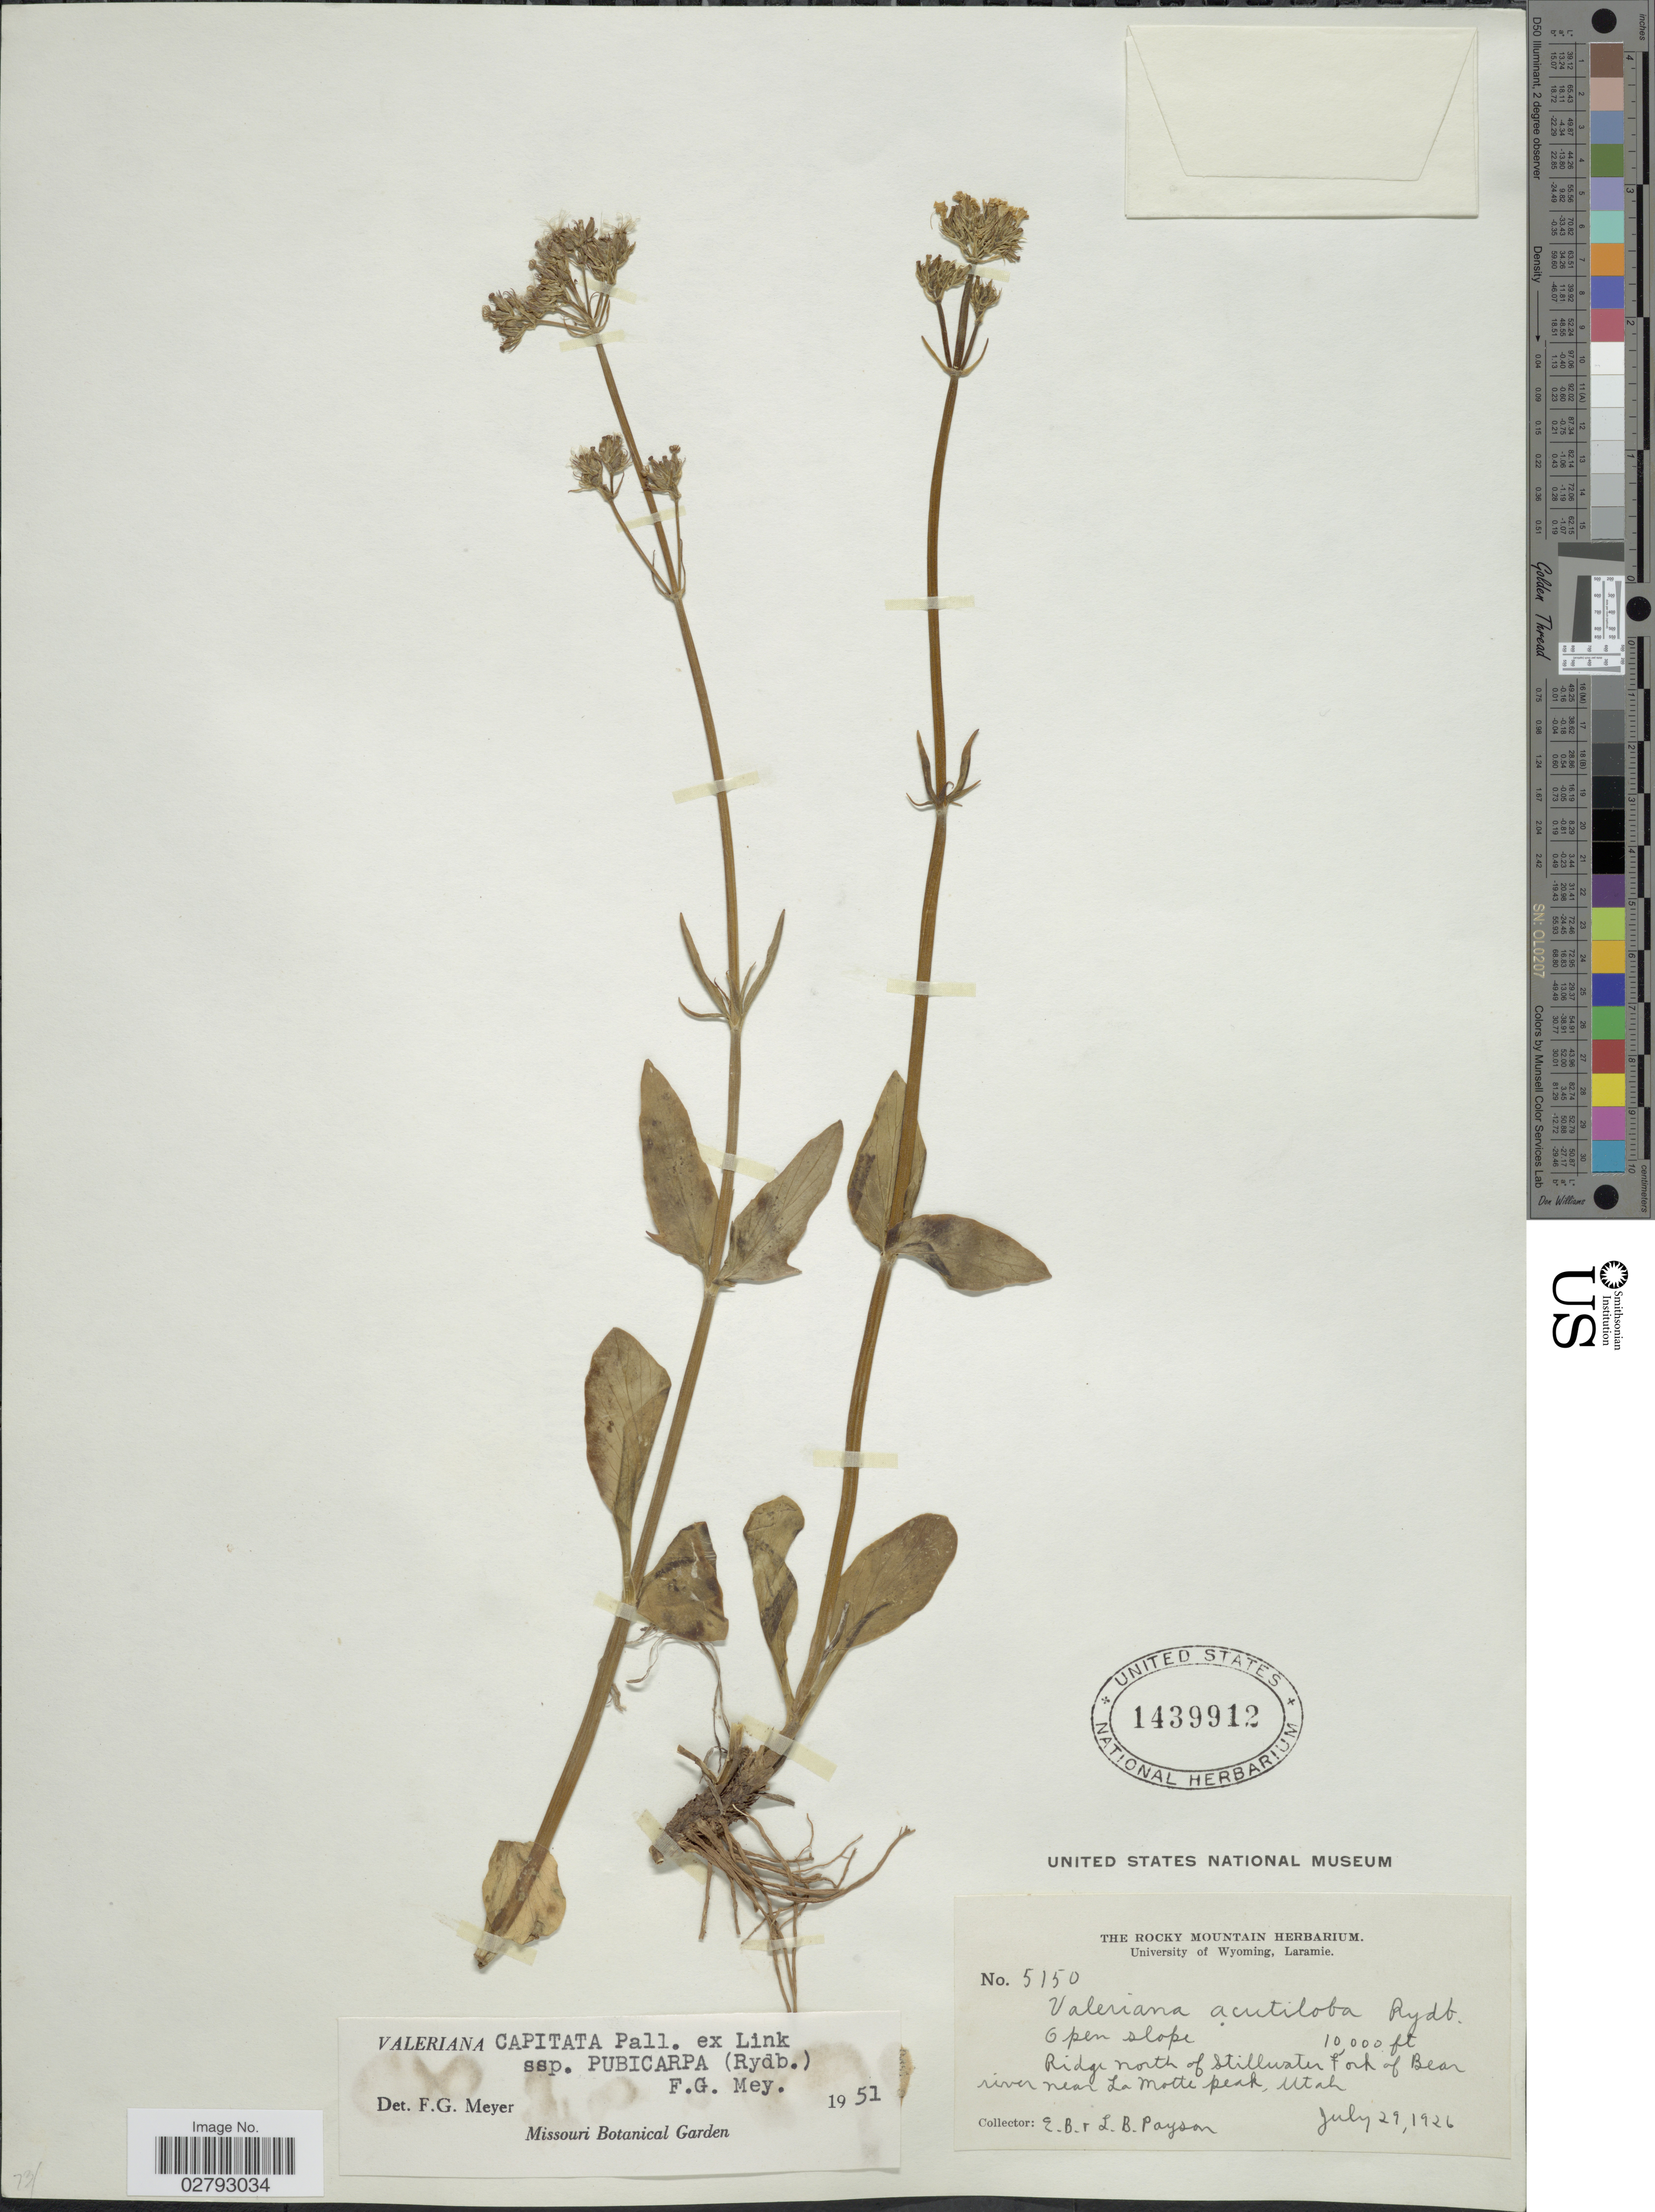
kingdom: Plantae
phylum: Tracheophyta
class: Magnoliopsida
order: Dipsacales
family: Caprifoliaceae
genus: Valeriana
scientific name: Valeriana capitata subsp. pubicarpa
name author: (Rydb.) F.G. Mey.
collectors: E. B. Payson & L. Payson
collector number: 5150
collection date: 1926-07-29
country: United States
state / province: Utah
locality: Open slope. Ridge north of Stillwater Fork of Bear river near La Motte peak.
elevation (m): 3048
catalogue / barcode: US 1439912